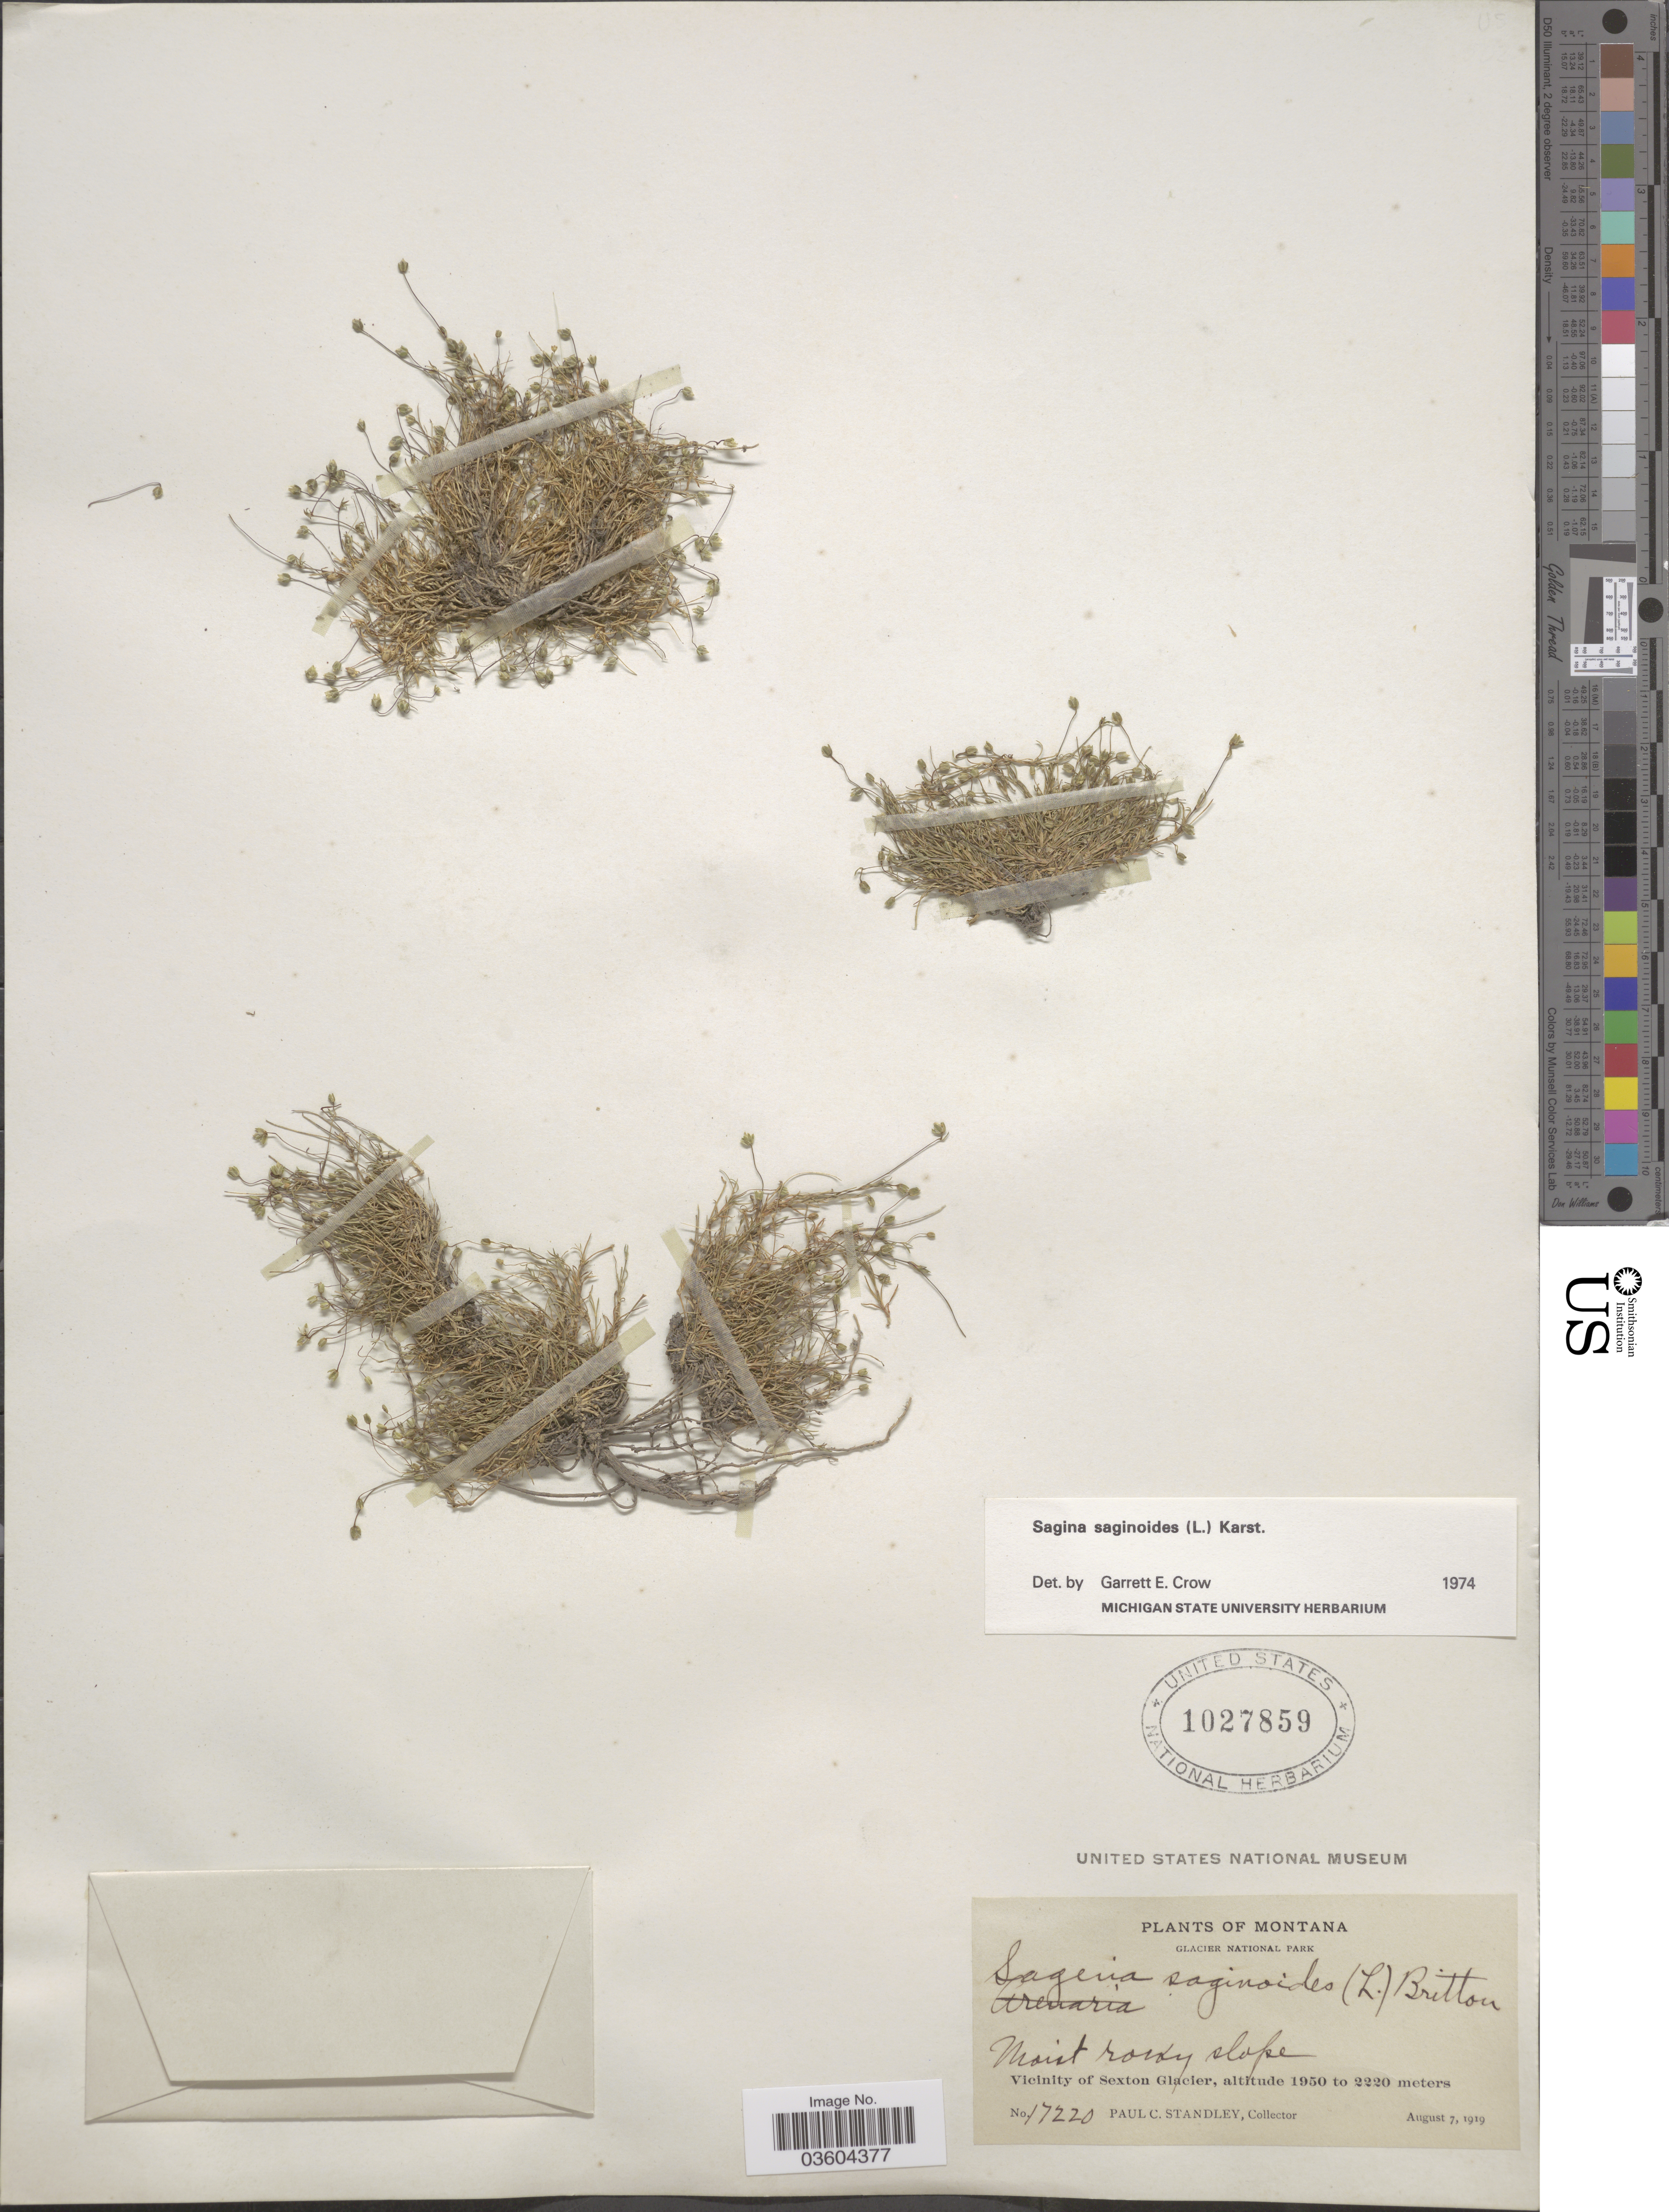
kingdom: Plantae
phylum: Tracheophyta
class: Magnoliopsida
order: Caryophyllales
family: Caryophyllaceae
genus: Sagina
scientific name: Sagina saginoides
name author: (L.) H. Karst.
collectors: P. C. Standley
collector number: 17220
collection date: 1919-08-07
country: United States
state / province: Montana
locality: Glacier National Park. Vicinity of Sexton Glacier.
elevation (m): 1950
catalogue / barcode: US 1027859